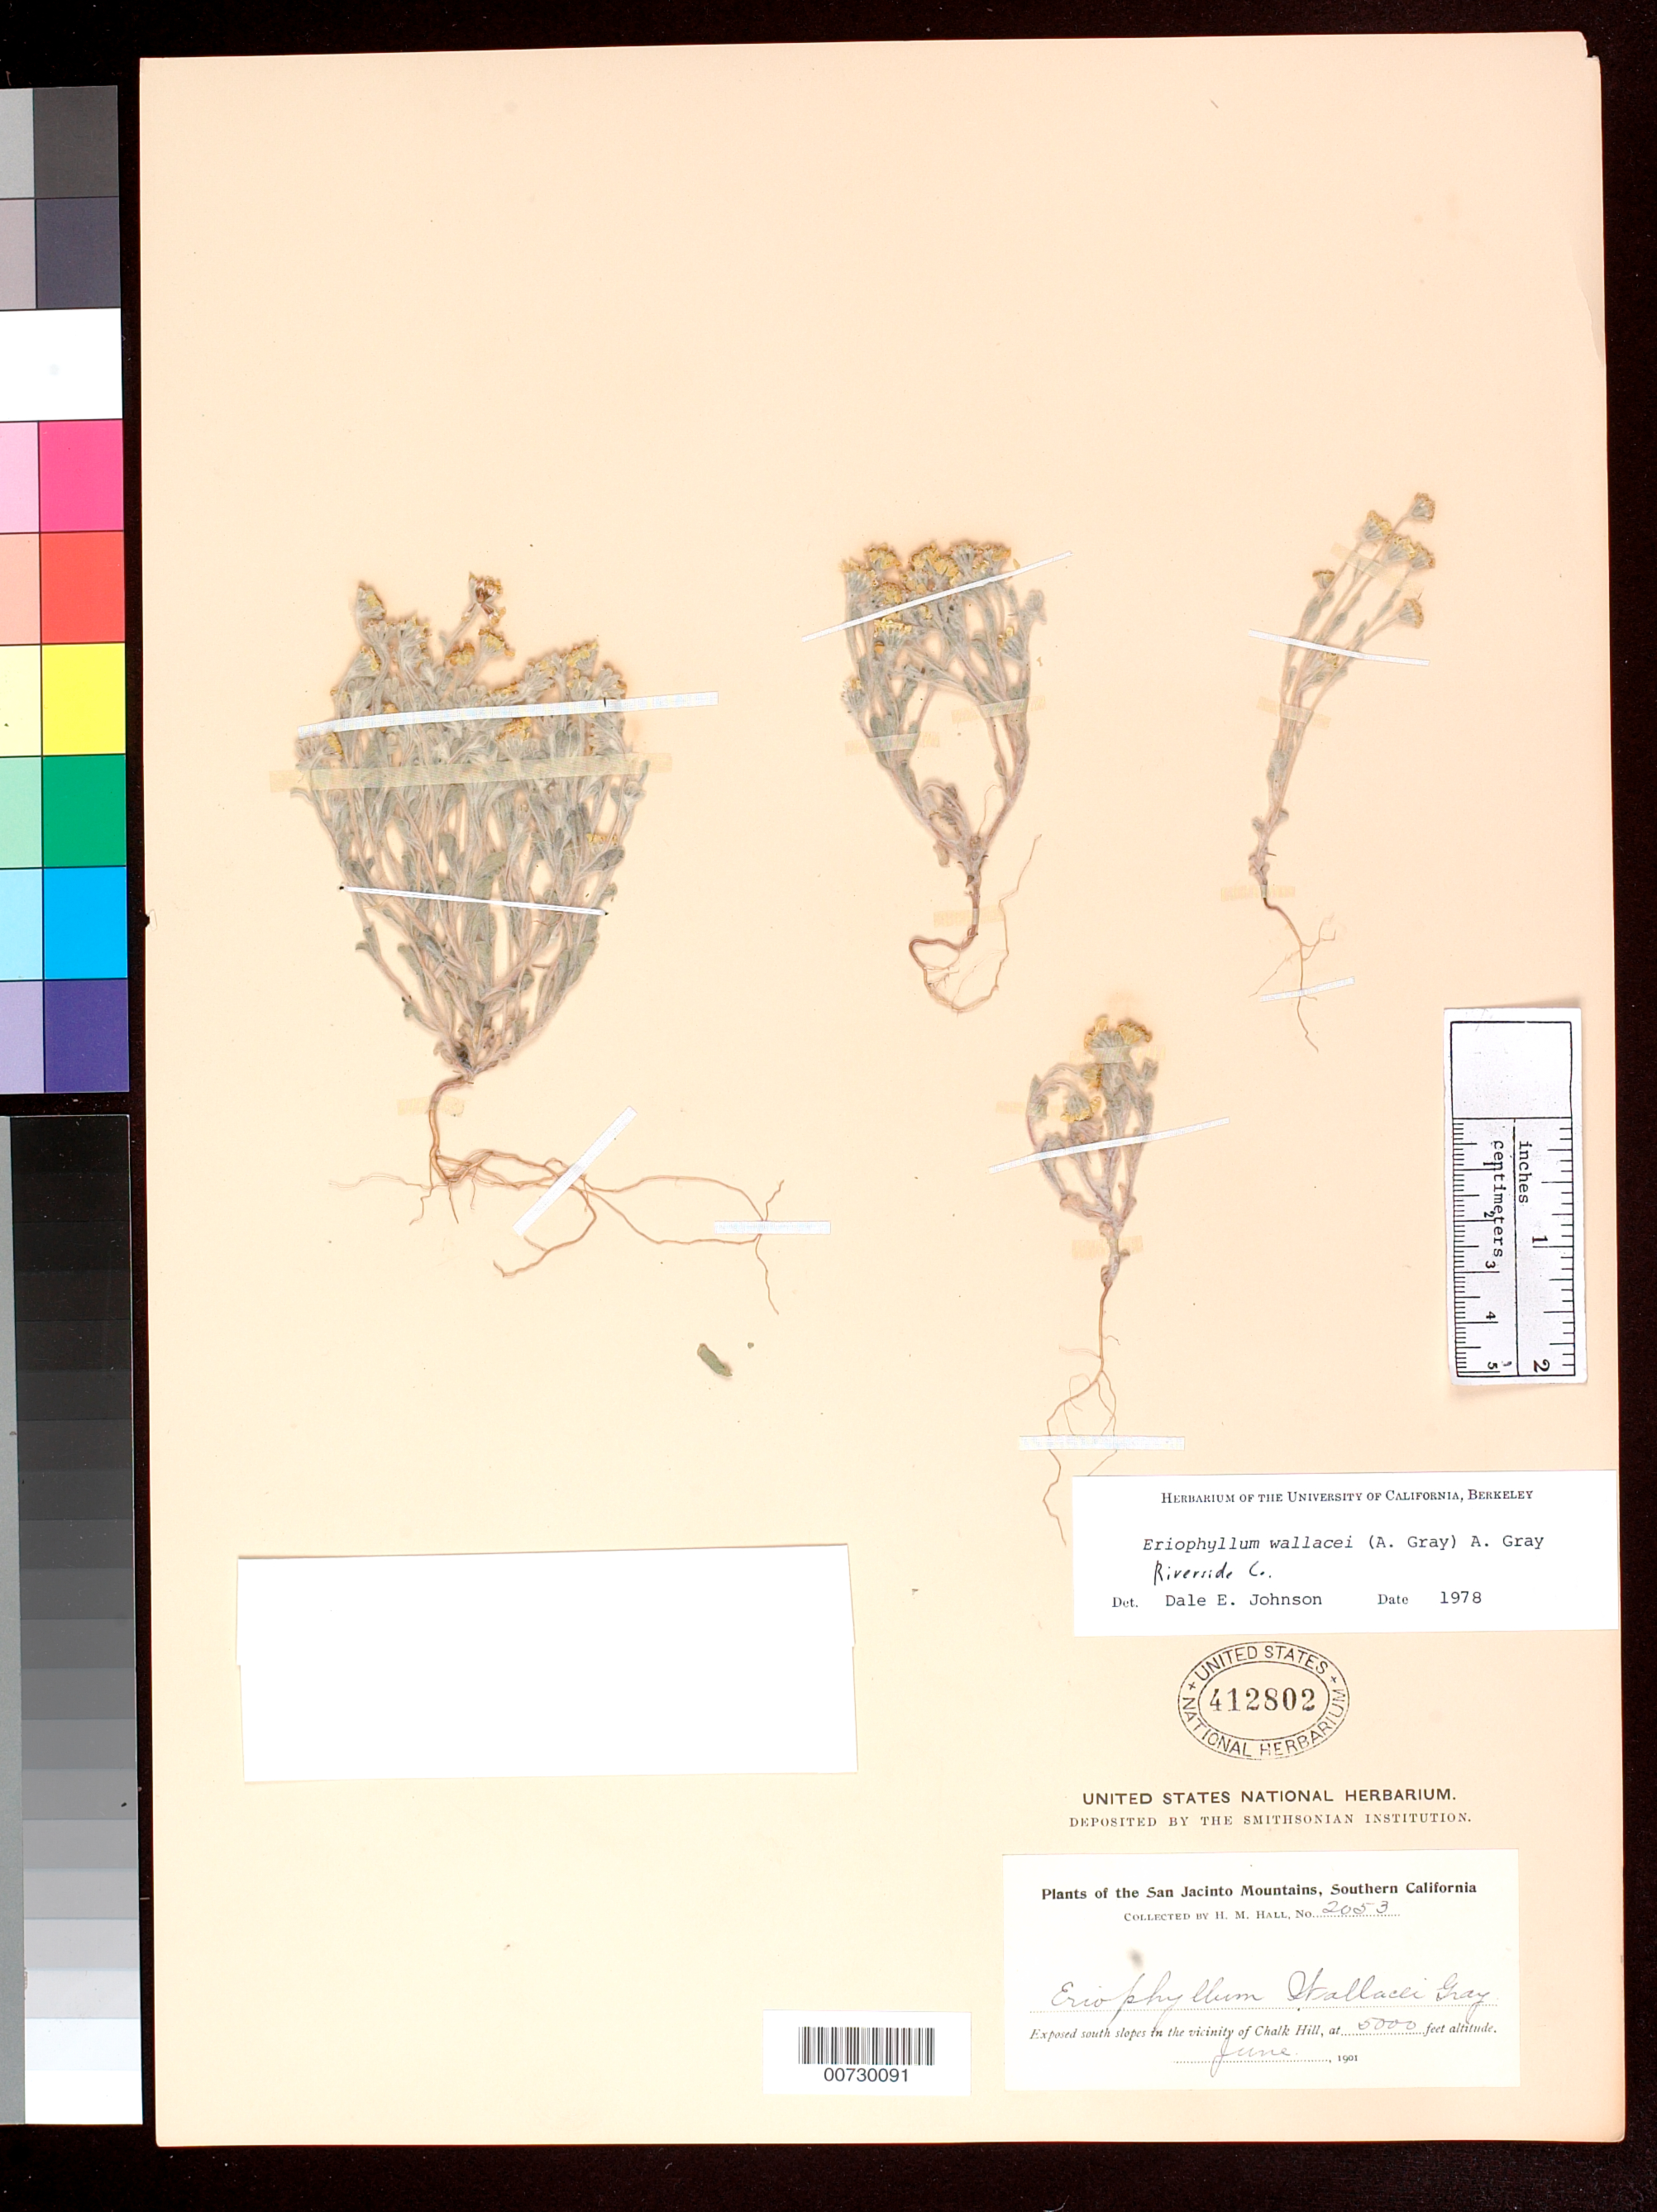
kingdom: Plantae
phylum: Tracheophyta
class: Magnoliopsida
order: Asterales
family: Asteraceae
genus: Eriophyllum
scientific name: Eriophyllum wallacei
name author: (A. Gray) A. Gray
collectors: H. M. Hall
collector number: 2053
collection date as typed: Jun 1901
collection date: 1901-06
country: United States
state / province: California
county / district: Riverside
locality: San Jacinto Mts., exposed south slopes in the vicinity of Chalk Hill.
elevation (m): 1524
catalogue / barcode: US 412802